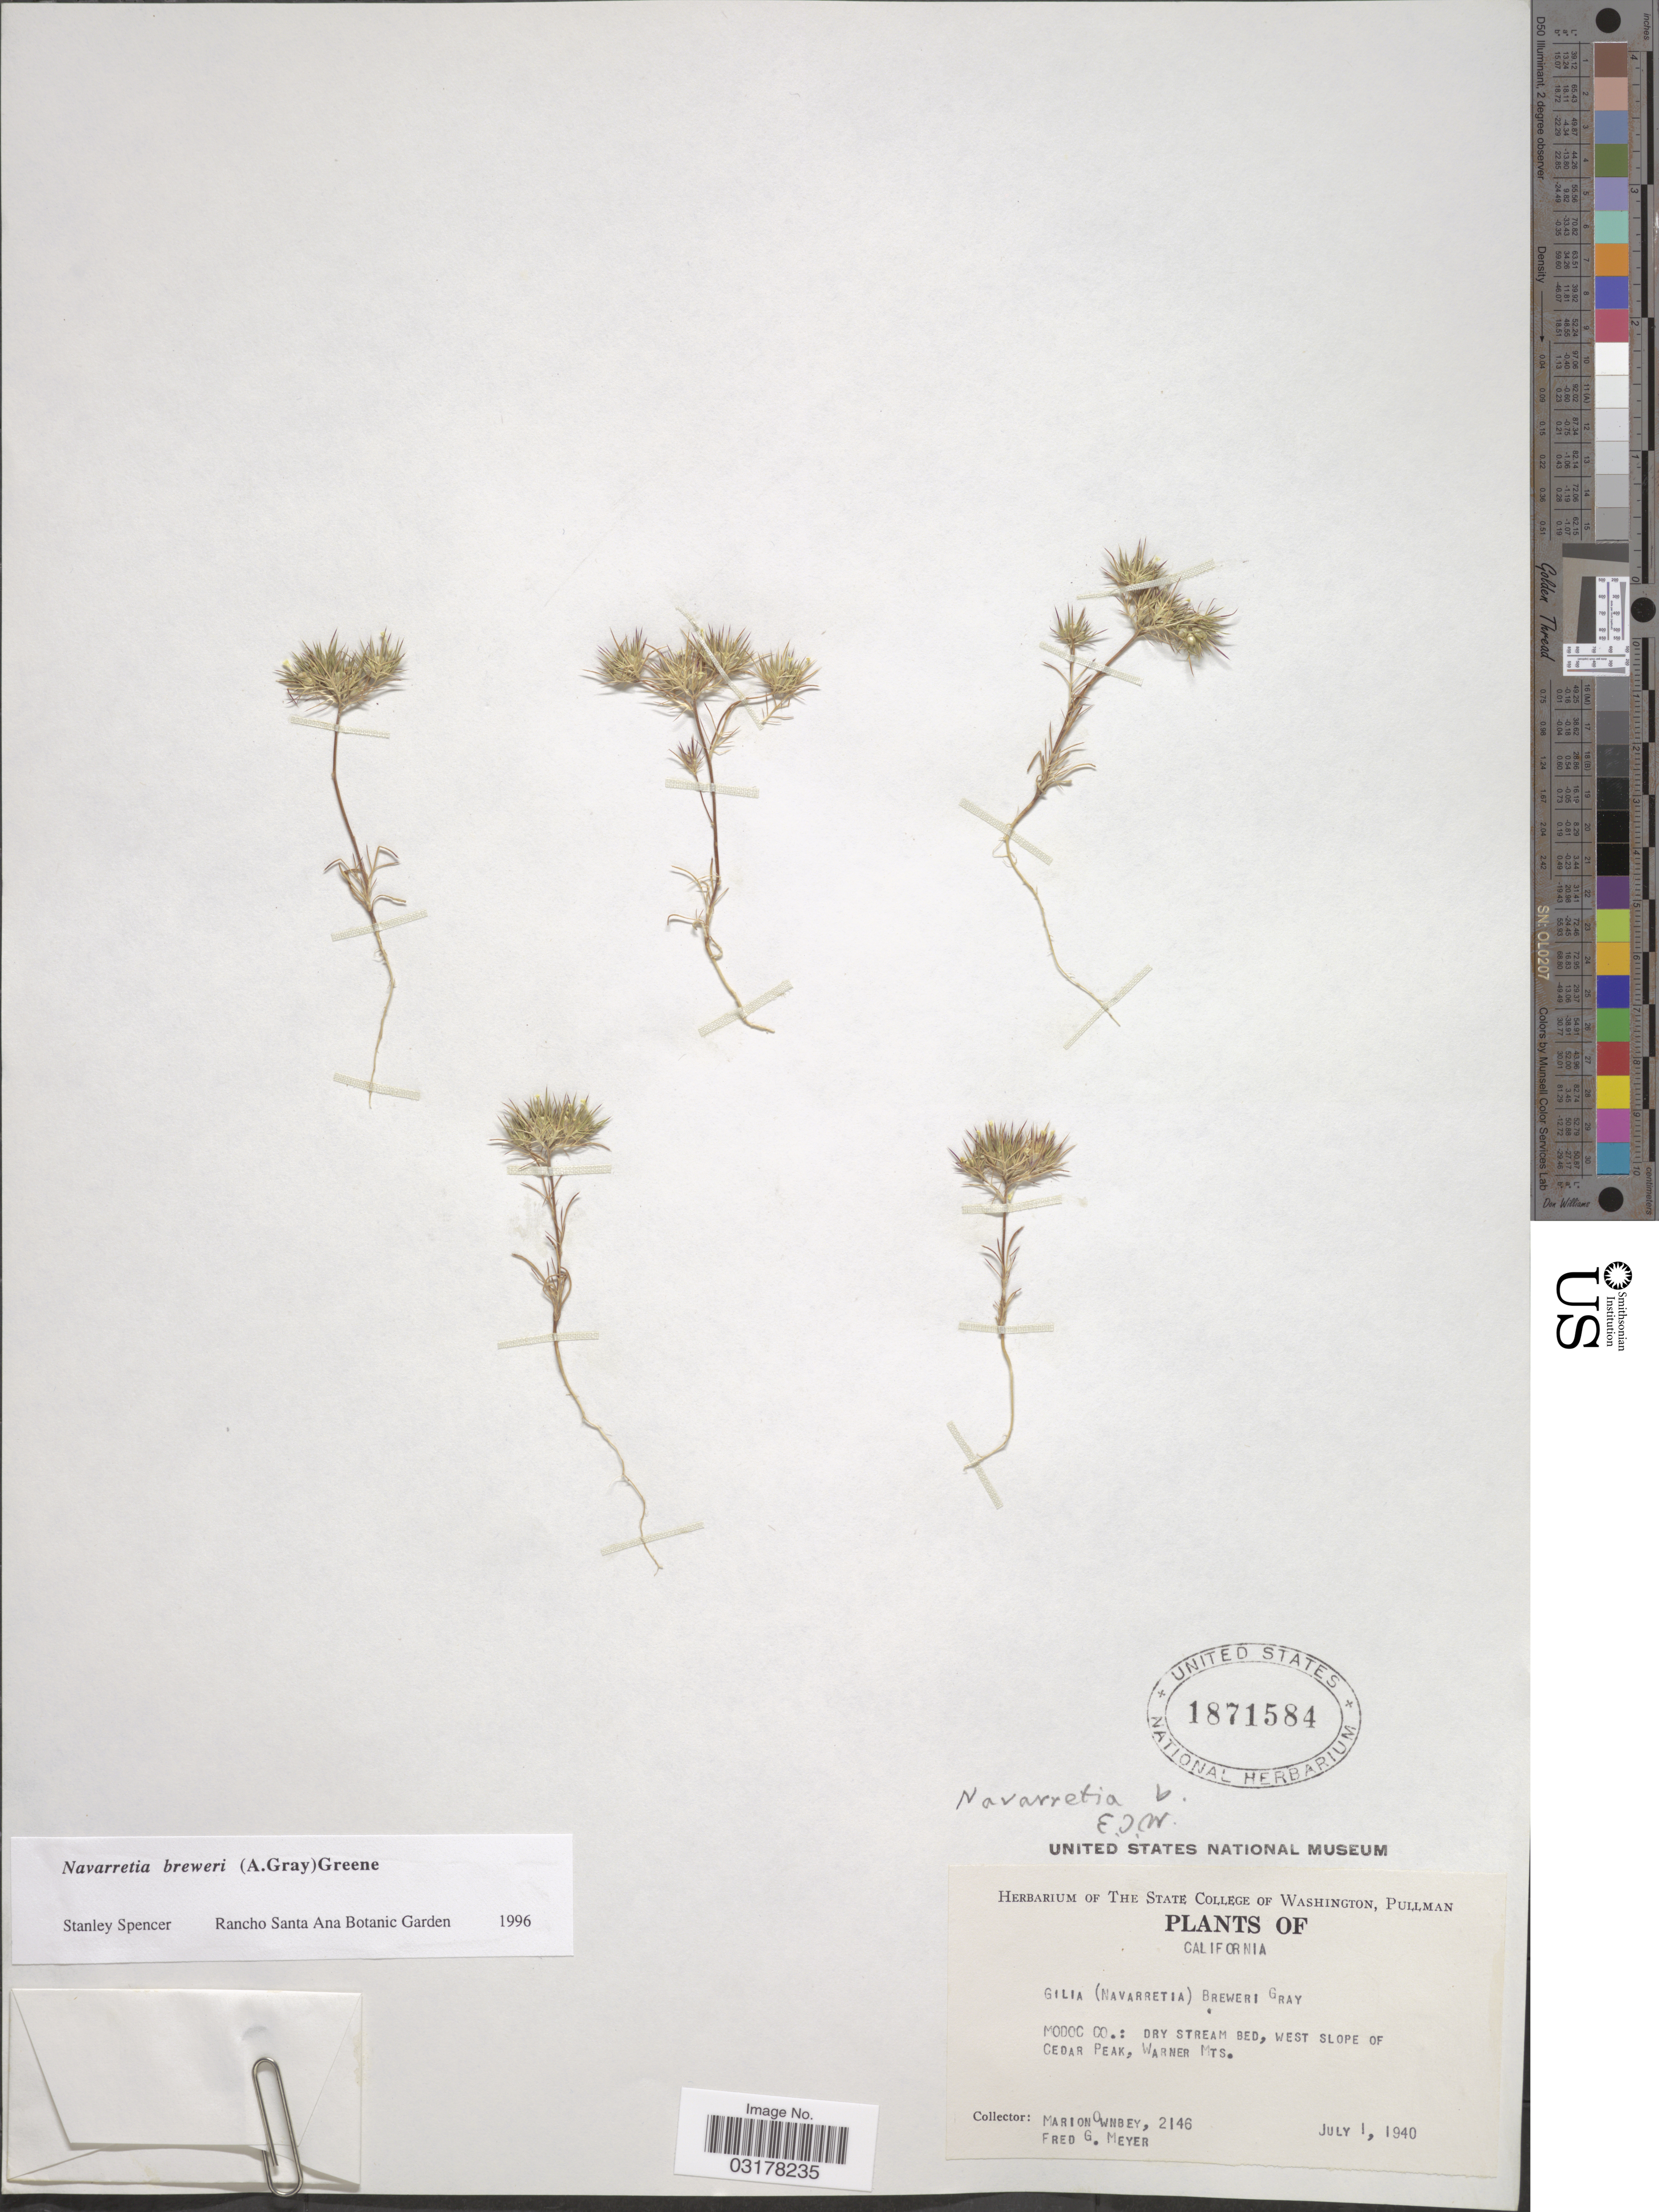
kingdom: Plantae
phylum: Tracheophyta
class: Magnoliopsida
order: Ericales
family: Polemoniaceae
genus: Navarretia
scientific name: Navarretia breweri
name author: (A. Gray) Greene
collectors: M. Ownbey & F. G. Meyer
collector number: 2146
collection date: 1940-07-01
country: United States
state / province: California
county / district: Modoc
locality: Modoc Co.: West slope of Cedar Peak, Warner Mts.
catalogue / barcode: US 1871584